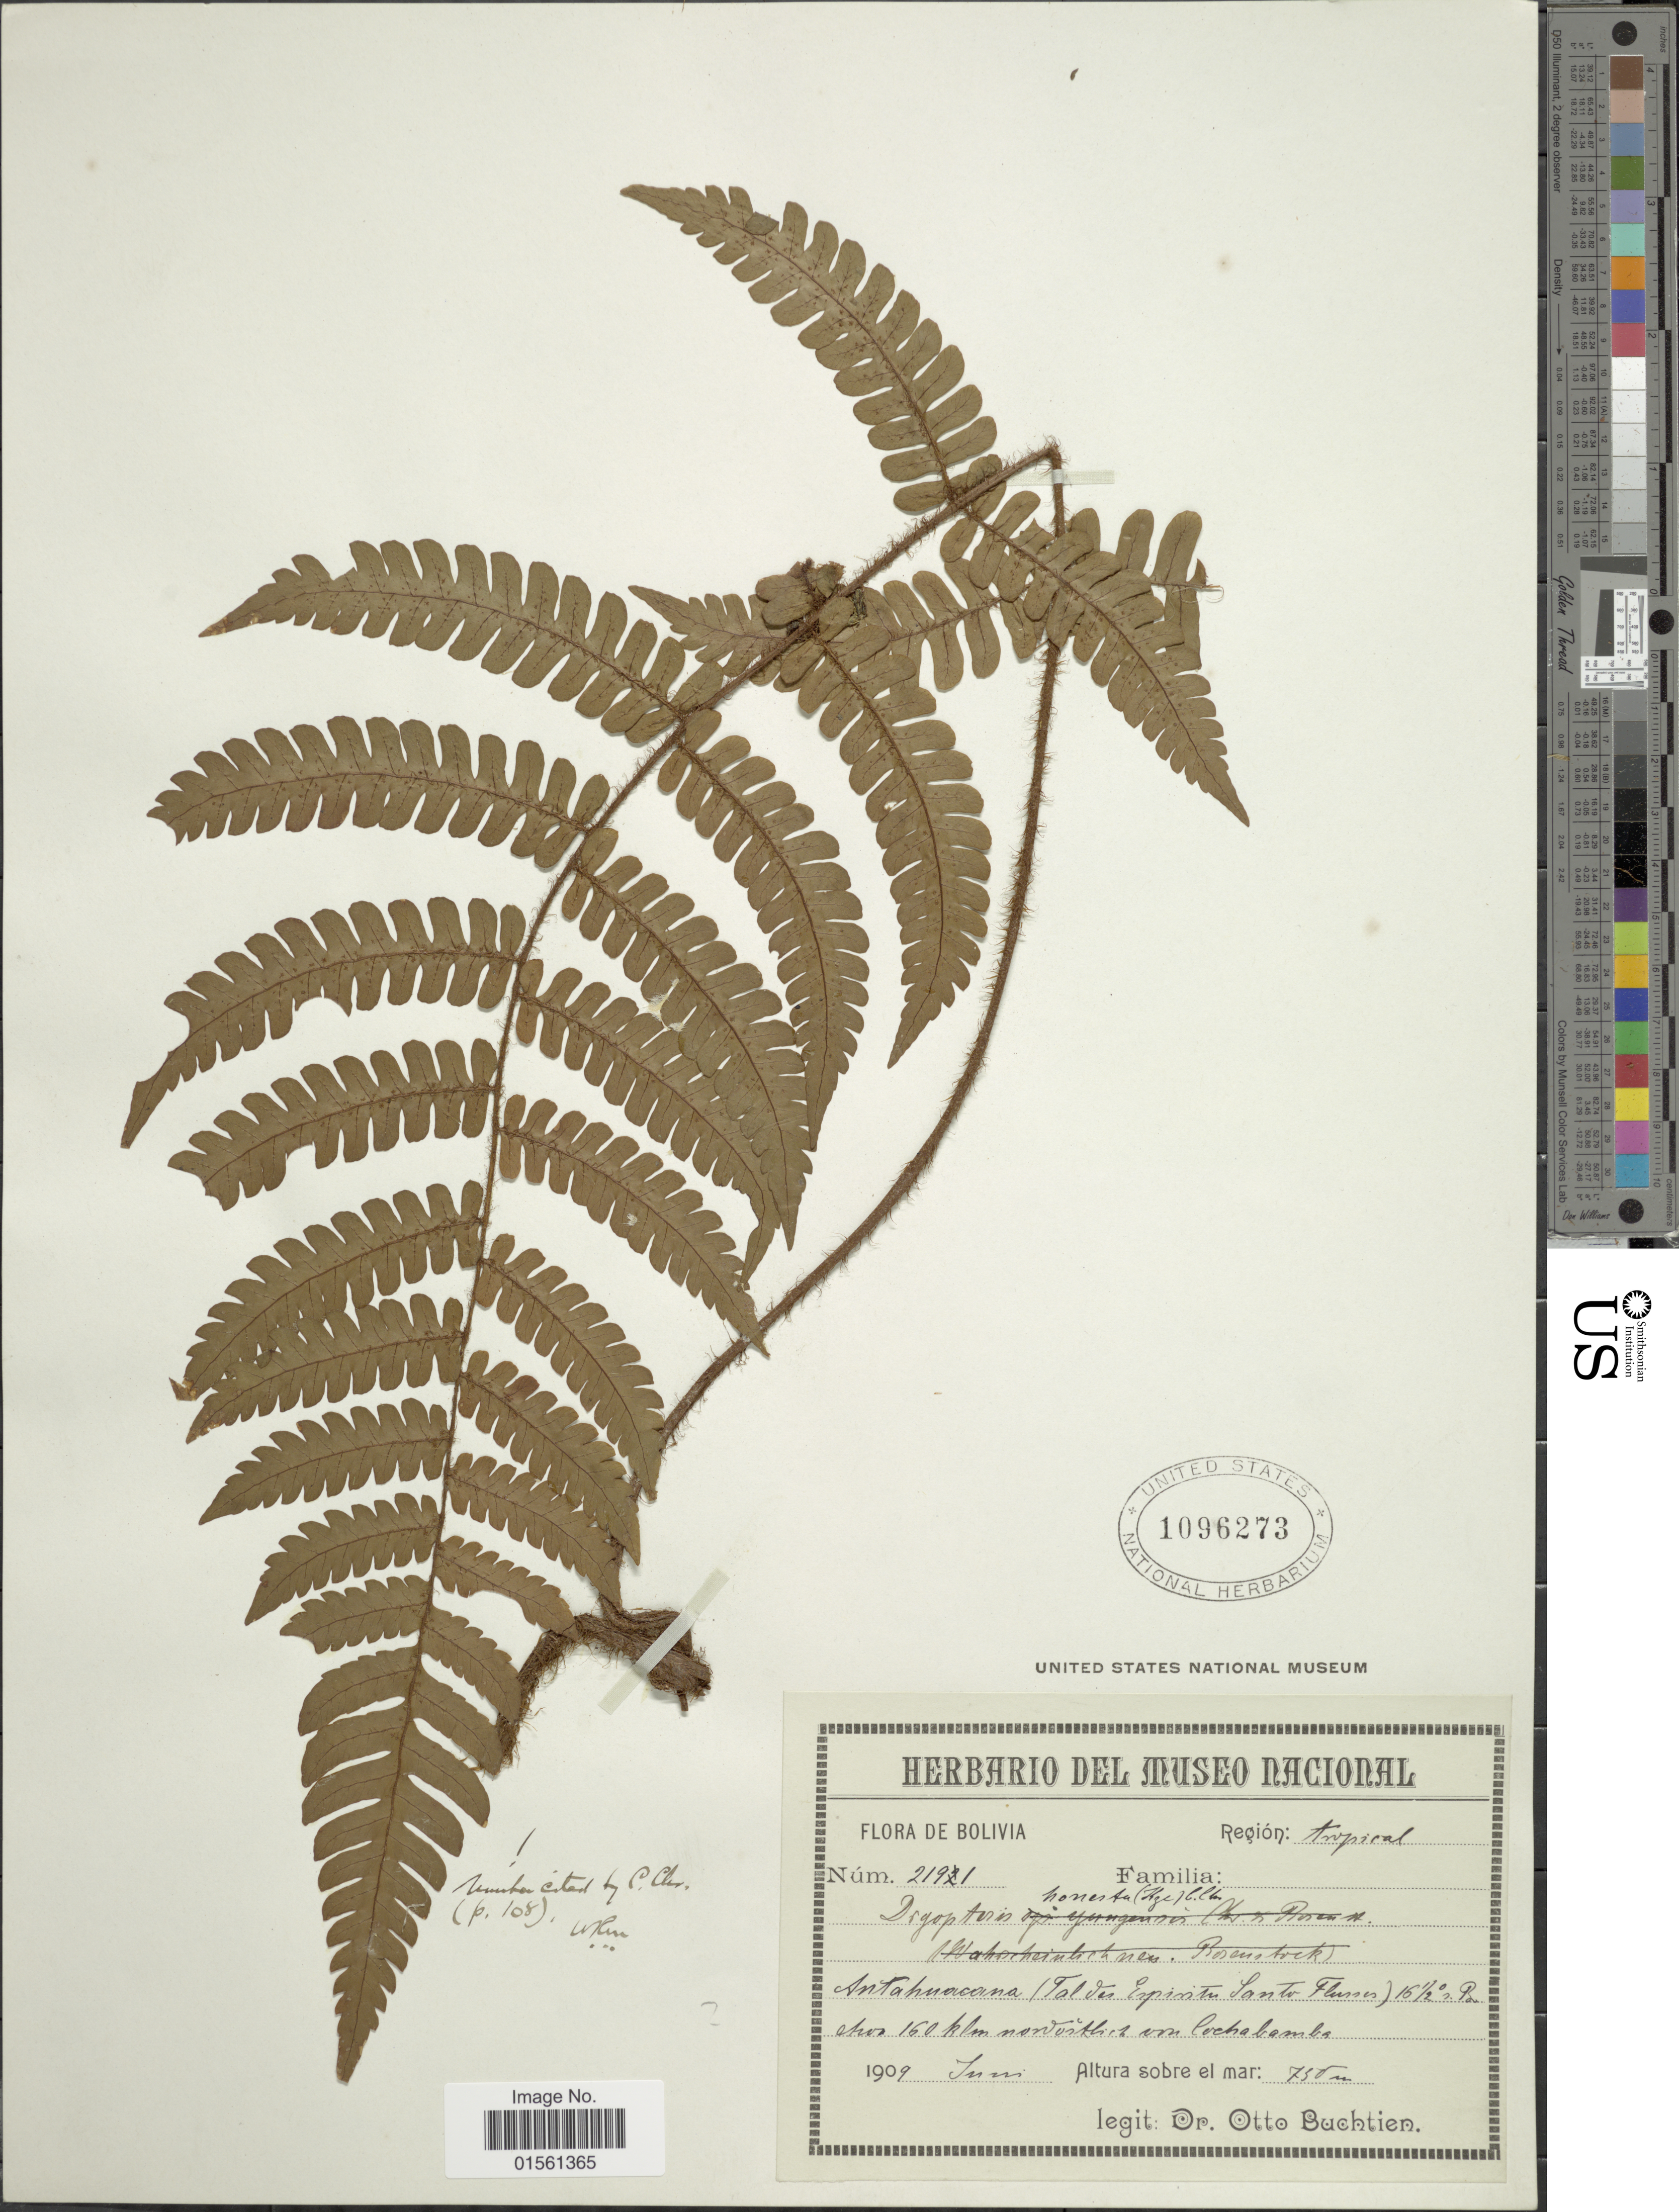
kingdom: Plantae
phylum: Tracheophyta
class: Polypodiopsida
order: Polypodiales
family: Dryopteridaceae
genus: Megalastrum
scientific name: Megalastrum honestum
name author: (Kunze) A.R. Sm. & R.C. Moran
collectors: O. Buchtien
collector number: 2191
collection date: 1909-06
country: Bolivia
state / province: Cochabamba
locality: Region Tropical, Antahuacana (Espíritu Santo River) 160 km NW from Cochabamba.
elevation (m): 750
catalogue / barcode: US 1096273